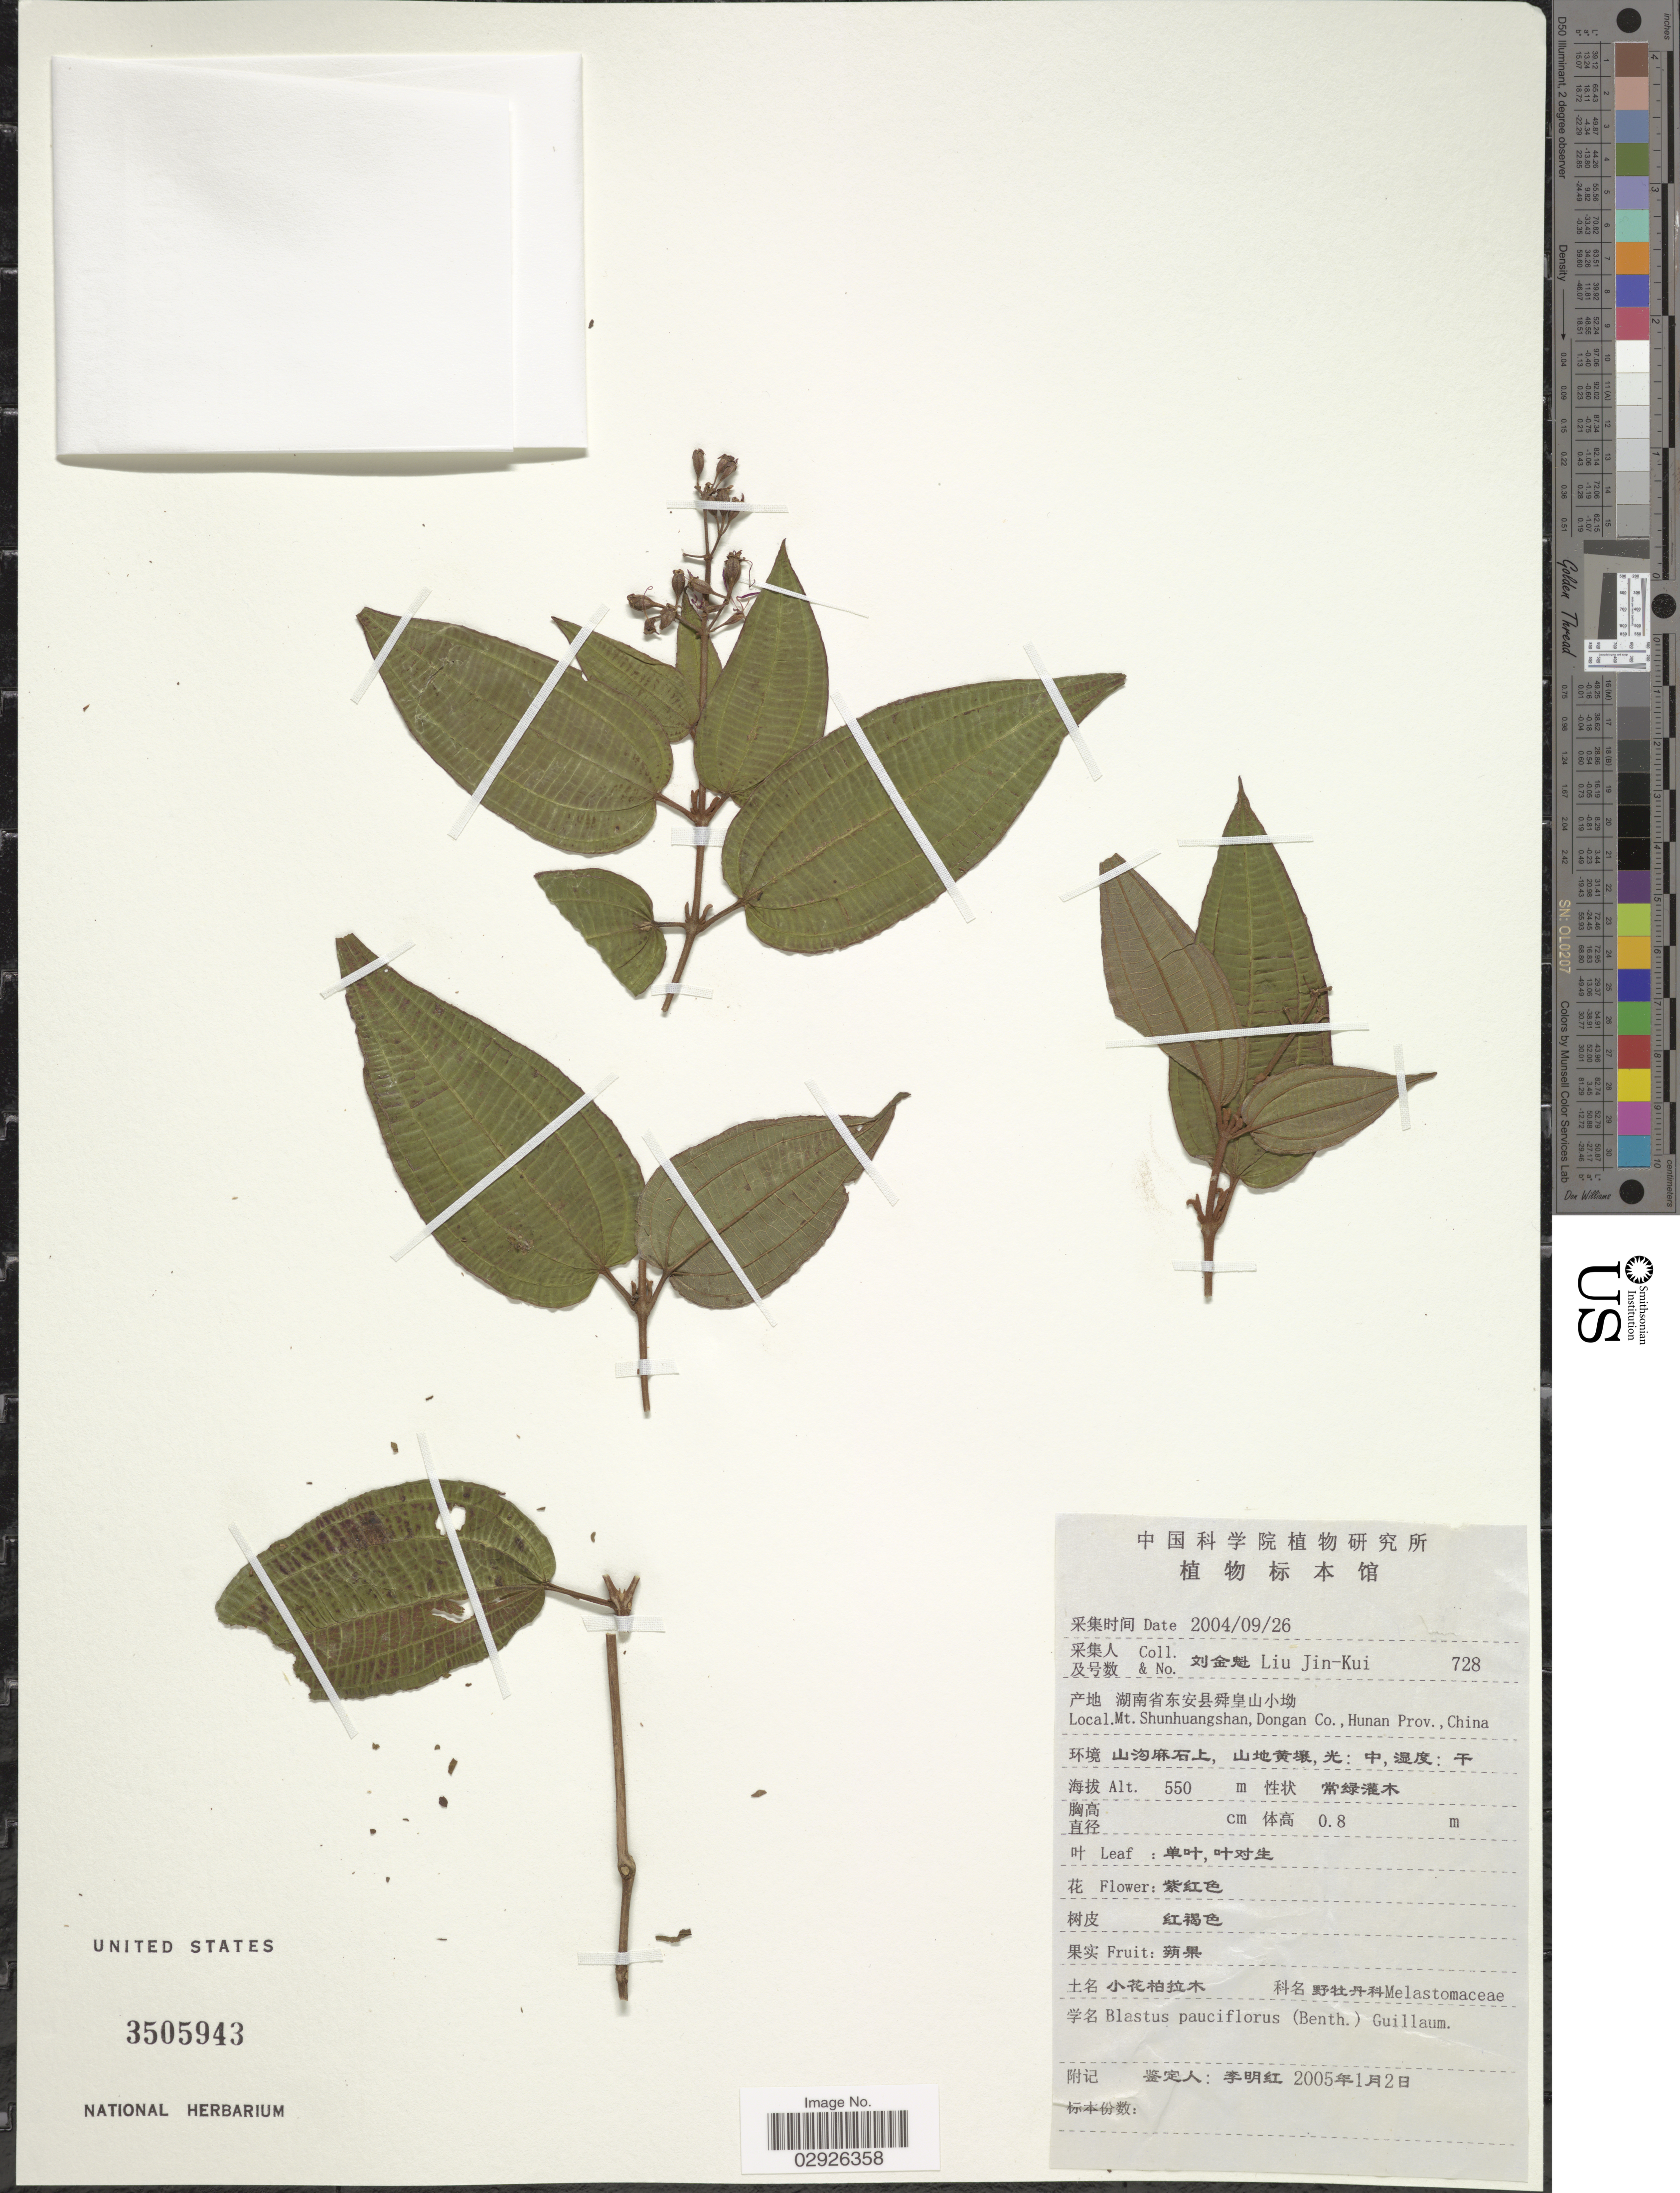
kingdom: Plantae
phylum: Tracheophyta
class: Magnoliopsida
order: Myrtales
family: Melastomataceae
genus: Blastus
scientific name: Blastus pauciflorus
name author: (Benth.) Guillaumin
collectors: J. K. Liu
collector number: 728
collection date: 2004-09-26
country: China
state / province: Hunan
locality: Mt. Shunhuangshan, Dongan Co., Hunan Prov.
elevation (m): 550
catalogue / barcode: US 3505943